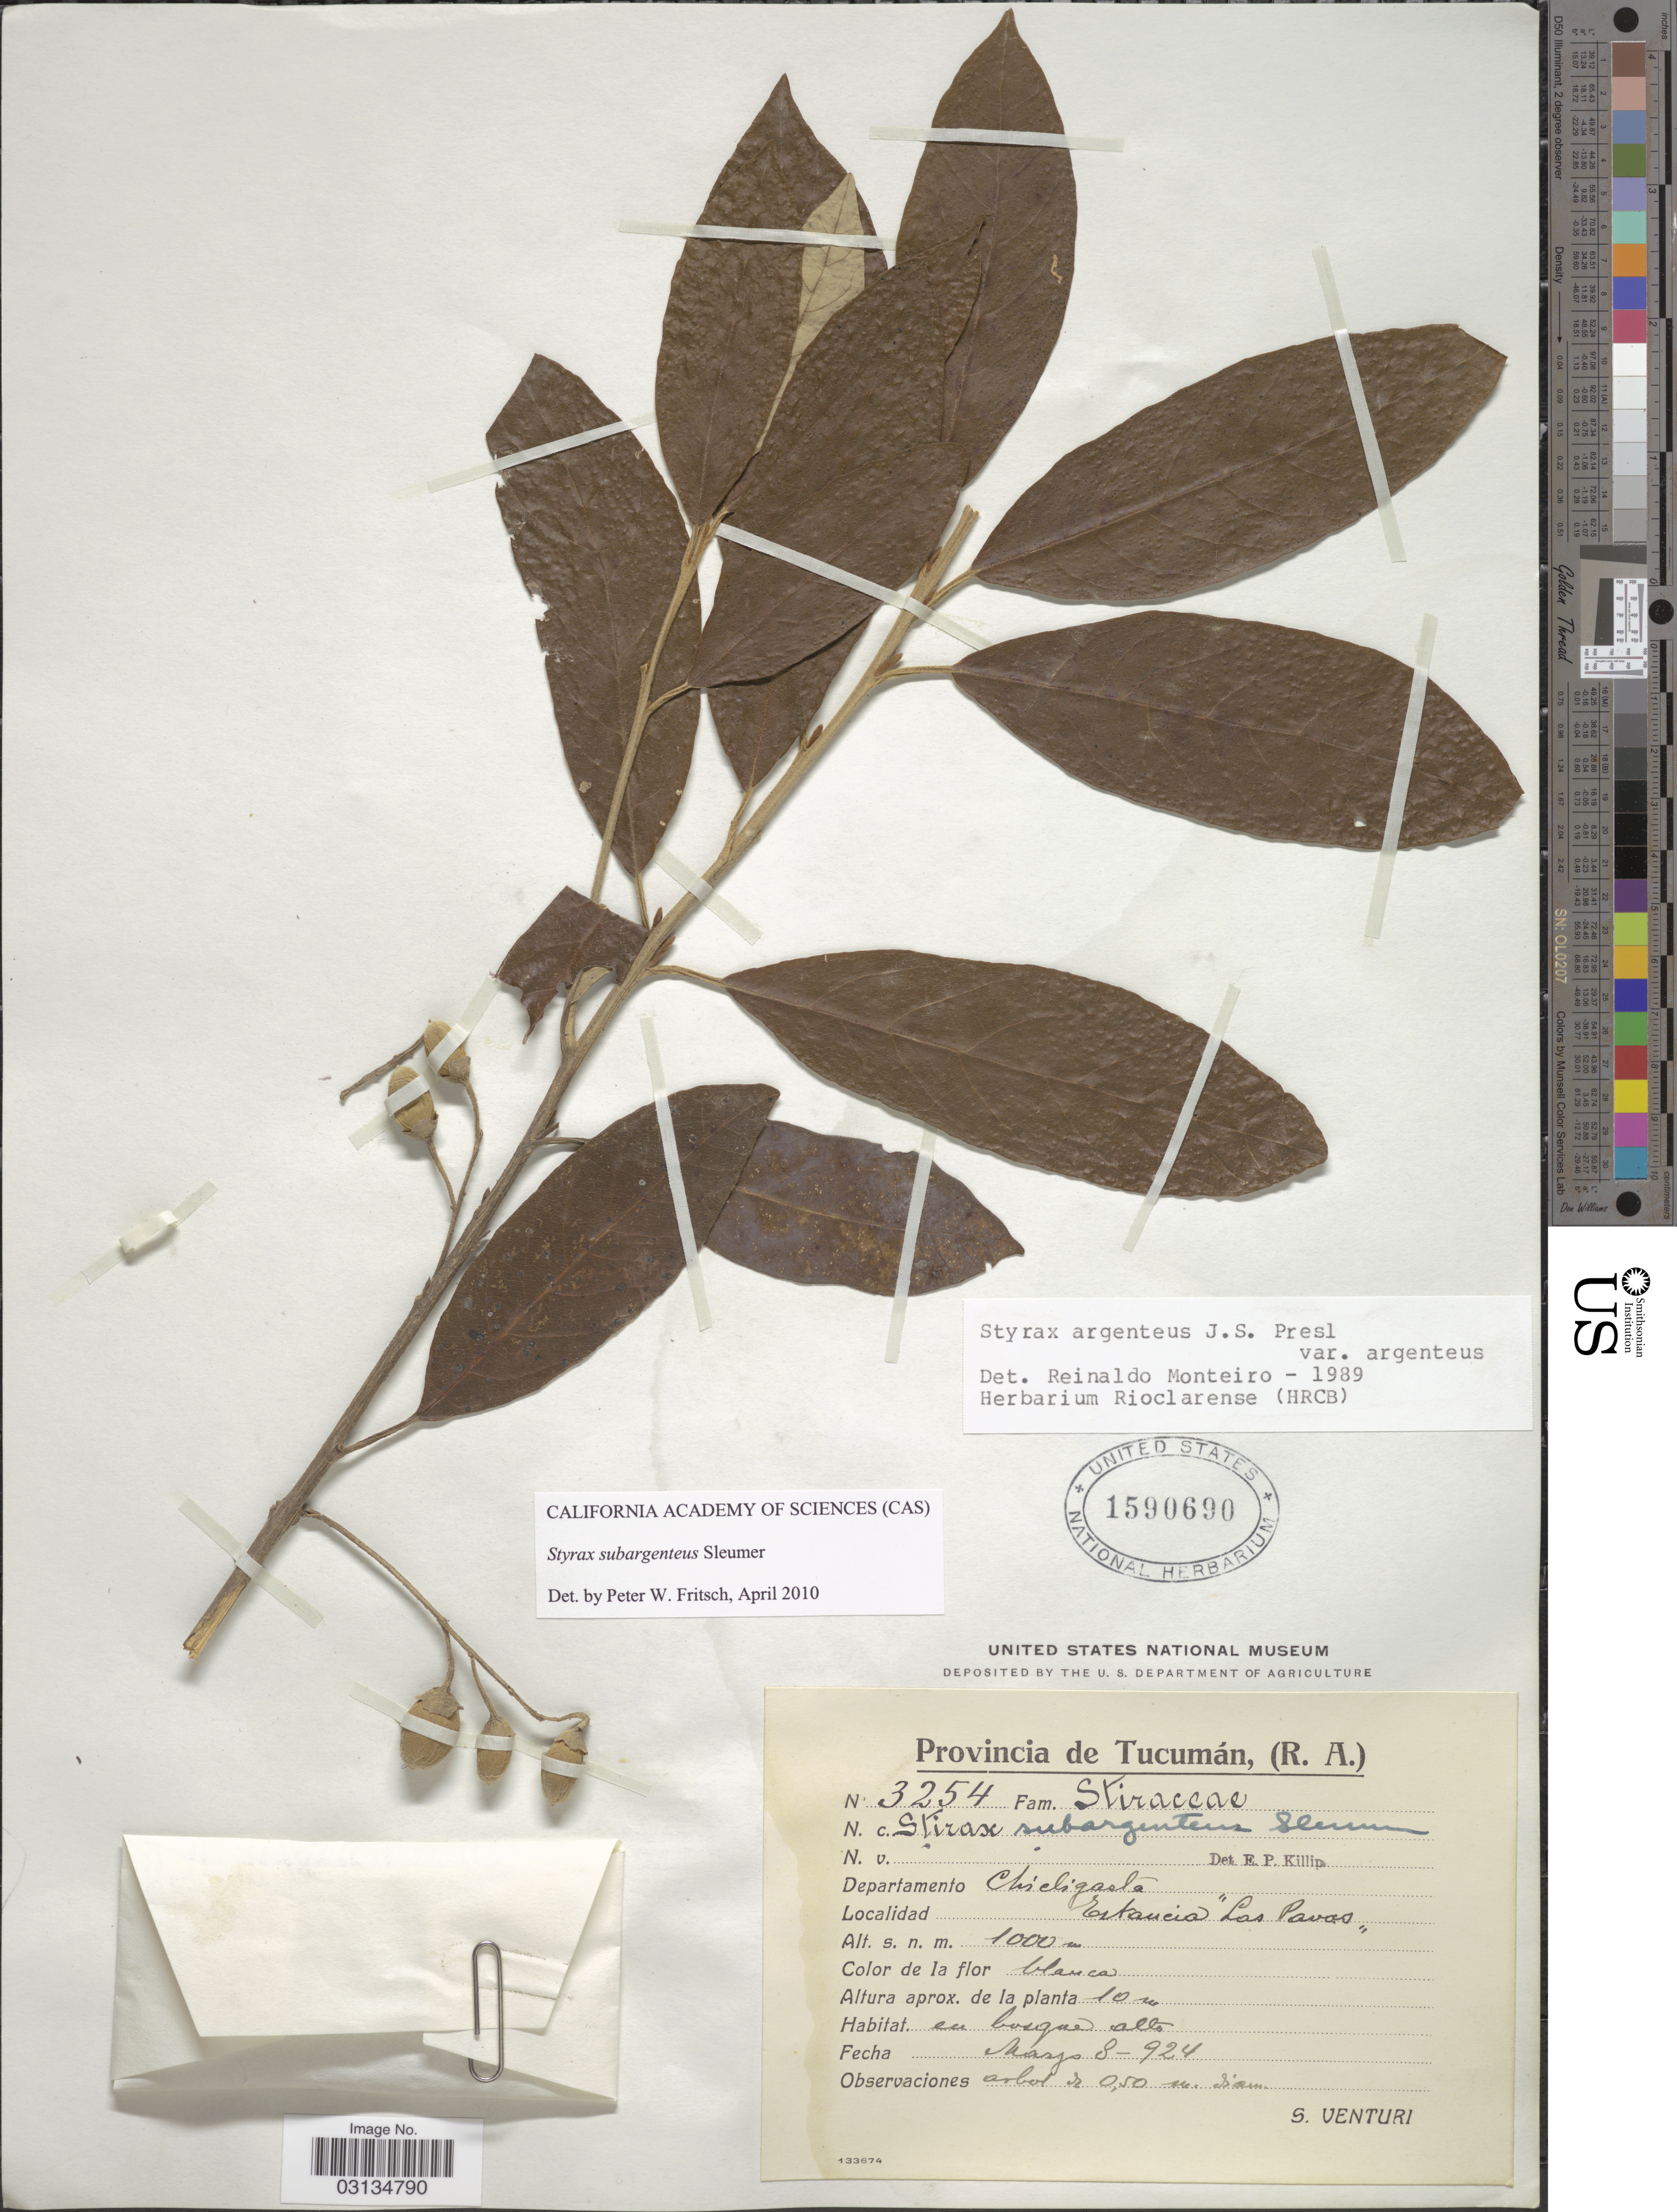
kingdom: Plantae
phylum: Tracheophyta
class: Magnoliopsida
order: Ericales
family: Styracaceae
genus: Styrax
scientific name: Styrax subargenteus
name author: Sleumer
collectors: S. Venturi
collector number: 3254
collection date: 1924-05-08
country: Argentina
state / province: Tucuman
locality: Departamento Chicligasta, Estancia Las Pavas.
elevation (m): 1000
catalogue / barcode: US 1590690